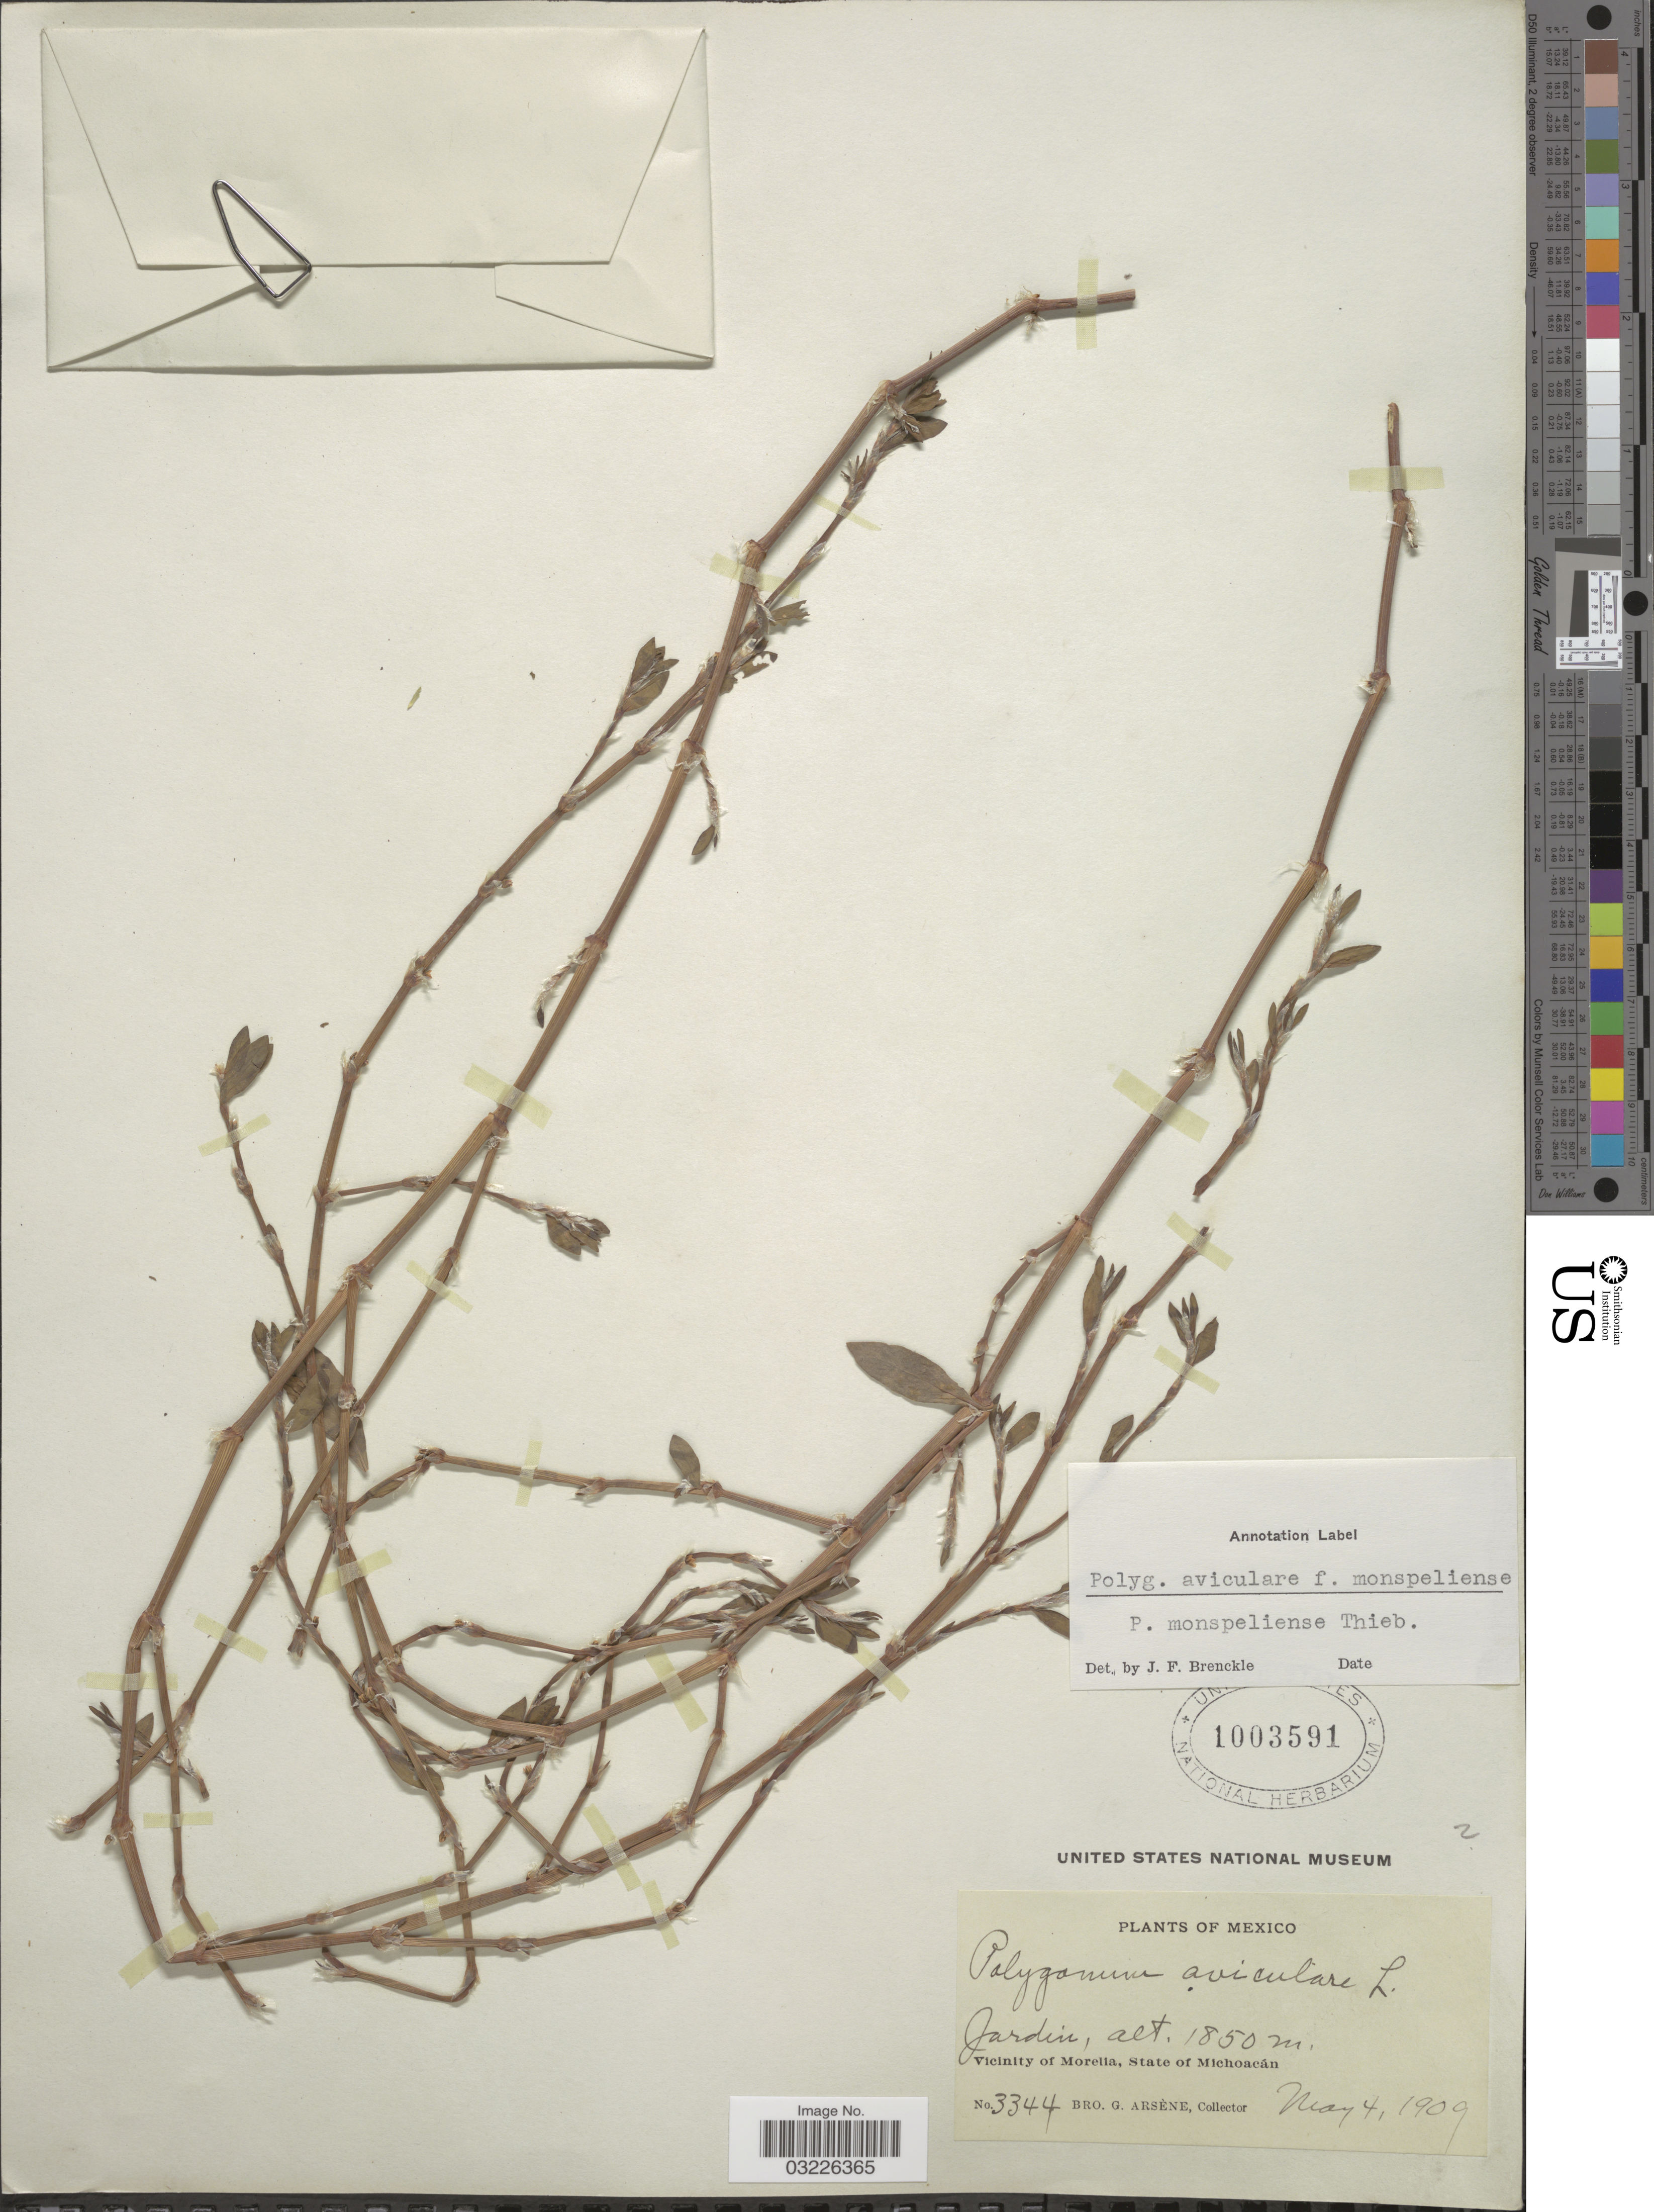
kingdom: Plantae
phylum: Tracheophyta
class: Magnoliopsida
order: Caryophyllales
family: Polygonaceae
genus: Polygonum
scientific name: Polygonum aviculare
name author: L.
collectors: Bro. G. Arsène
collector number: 3344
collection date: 1909-05-04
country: Mexico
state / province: Michoacán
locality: Jardin, Vicinity of Morelia.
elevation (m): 1850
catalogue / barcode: US 1003591